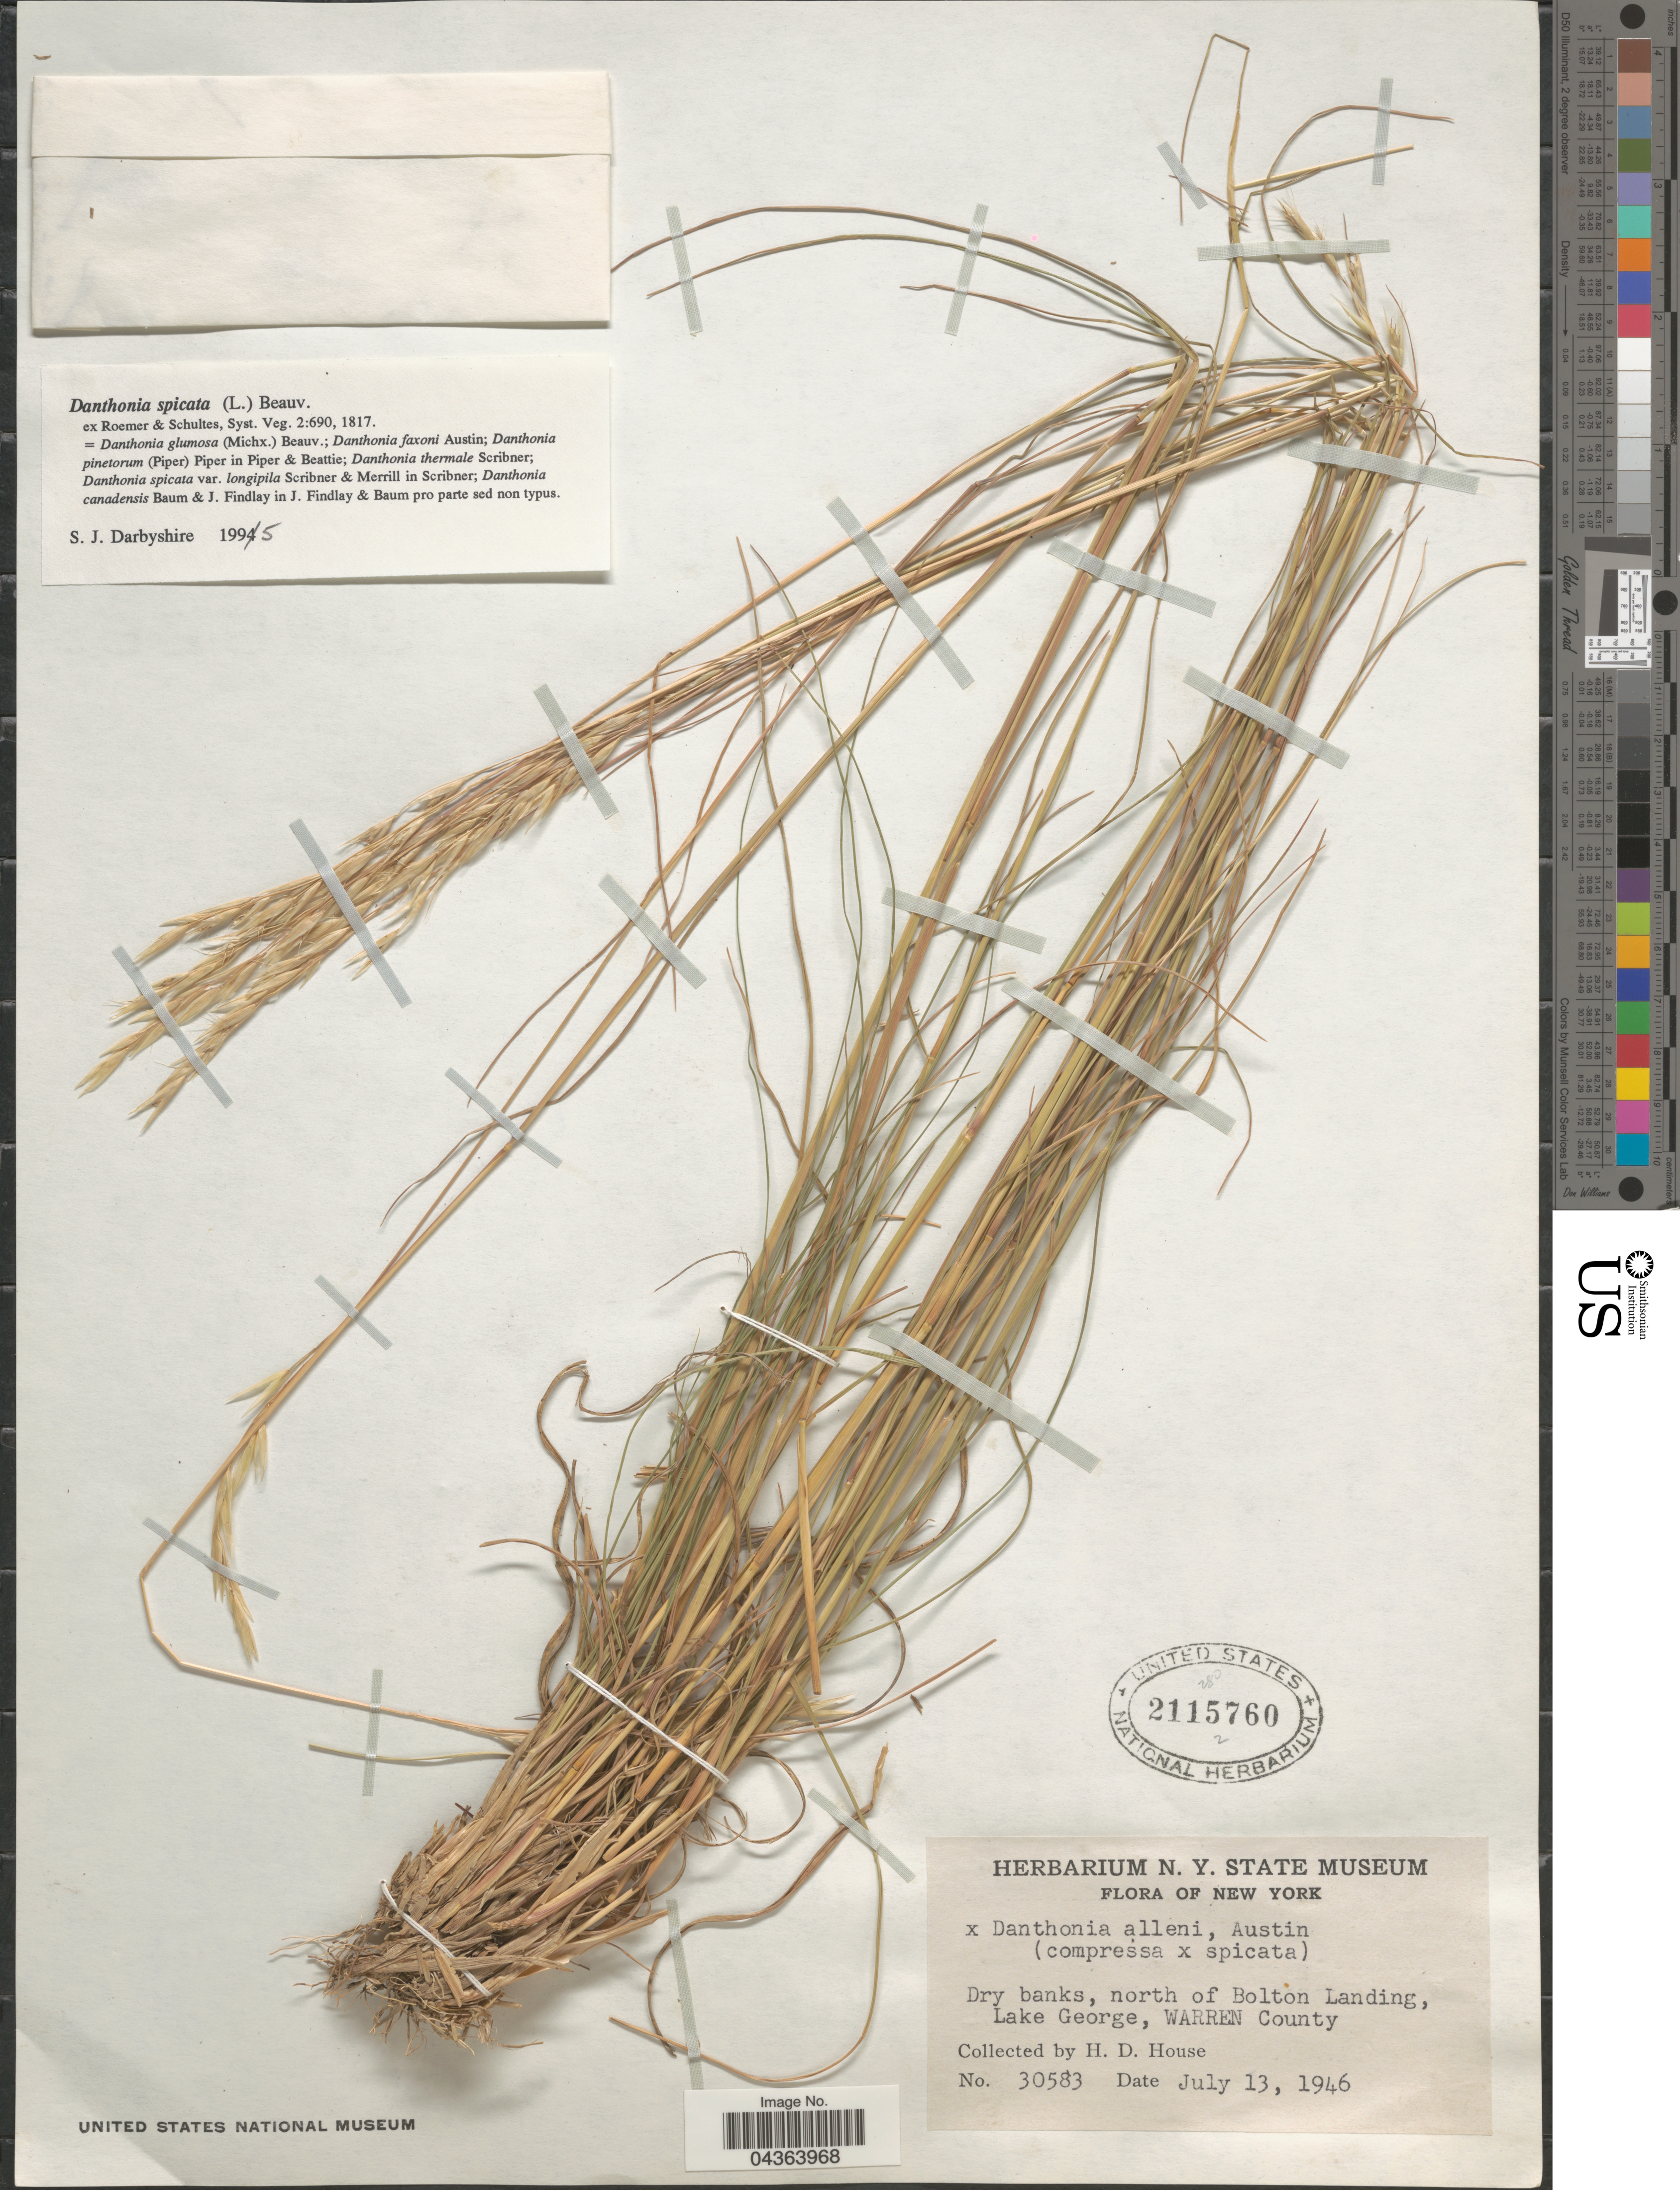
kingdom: Plantae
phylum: Tracheophyta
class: Liliopsida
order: Poales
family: Poaceae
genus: Danthonia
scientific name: Danthonia spicata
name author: (L.) P. Beauv. ex Roem. & Schult.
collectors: H. D. House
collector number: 30583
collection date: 1946-07-13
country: United States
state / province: New York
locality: Dry banks, north of Bolton Landing, Lake George, Warren County.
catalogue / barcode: US 2115760